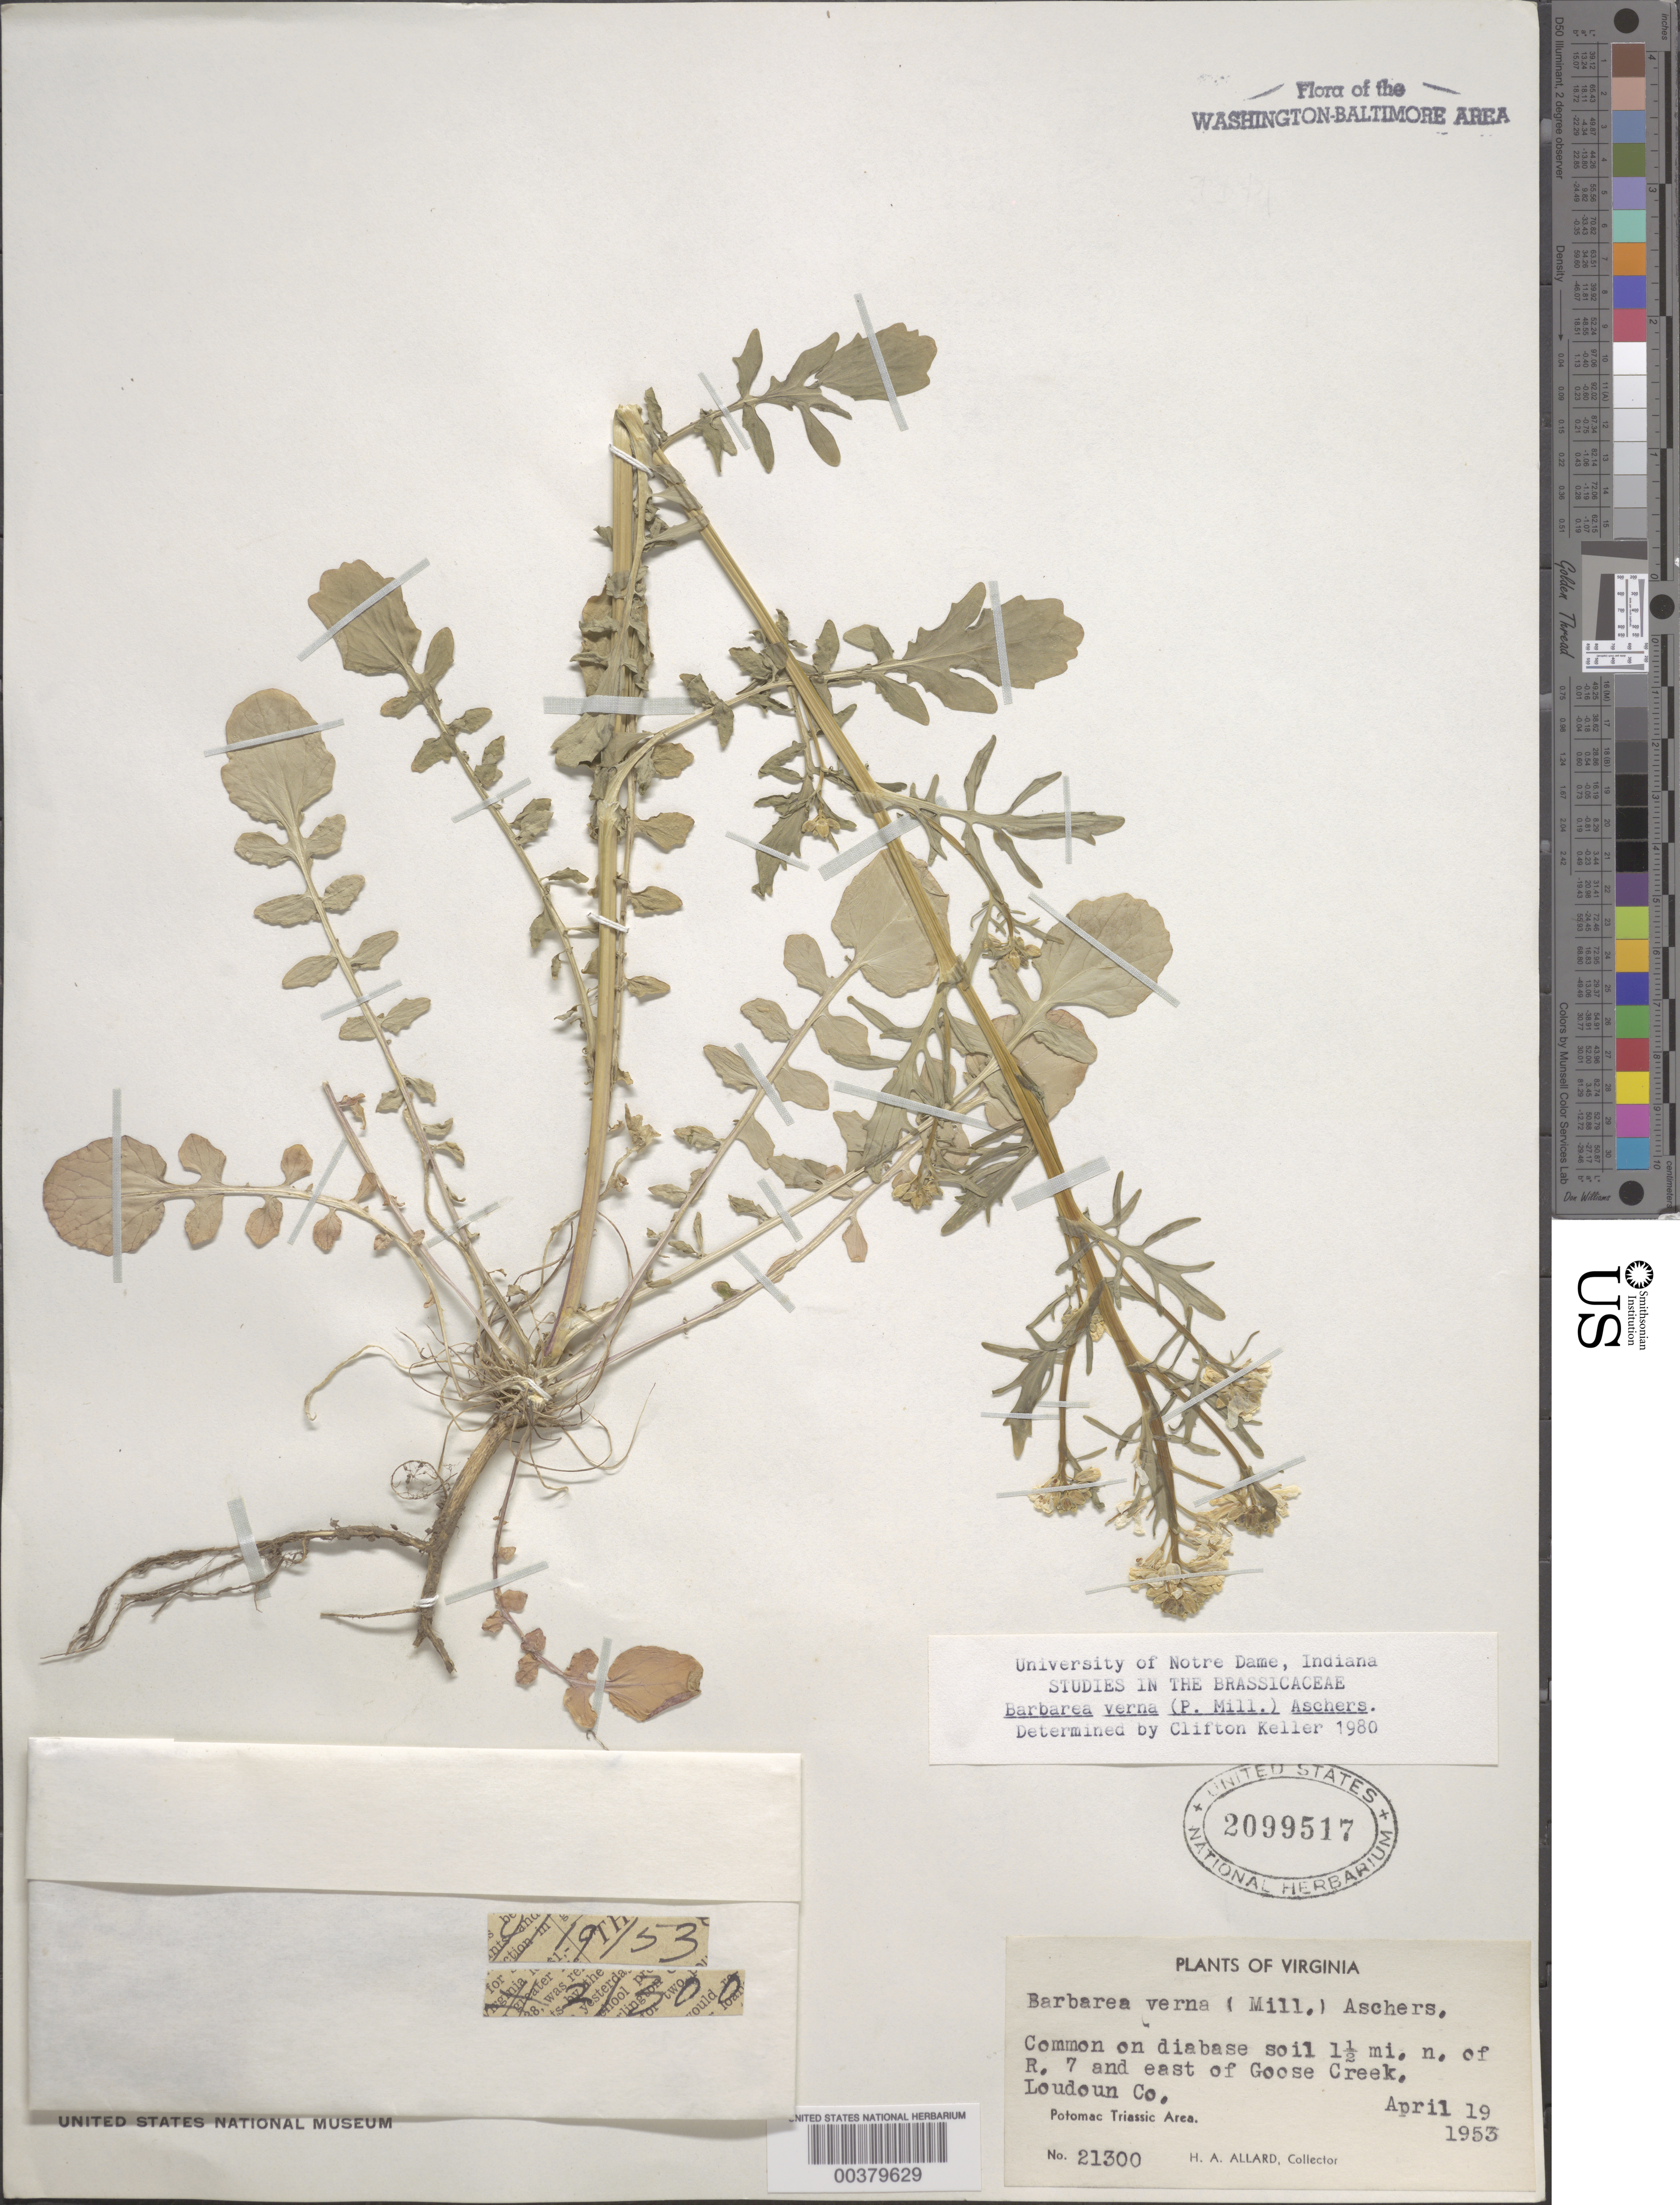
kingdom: Plantae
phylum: Tracheophyta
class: Magnoliopsida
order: Brassicales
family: Brassicaceae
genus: Barbarea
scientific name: Barbarea verna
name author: (Mill.) Asch.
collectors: H. A. Allard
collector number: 21300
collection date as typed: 19 Apr 1953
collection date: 1953-04-19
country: United States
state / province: Virginia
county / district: Loudoun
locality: North of Route 7 and east of Goose Creek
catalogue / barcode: US 2099517